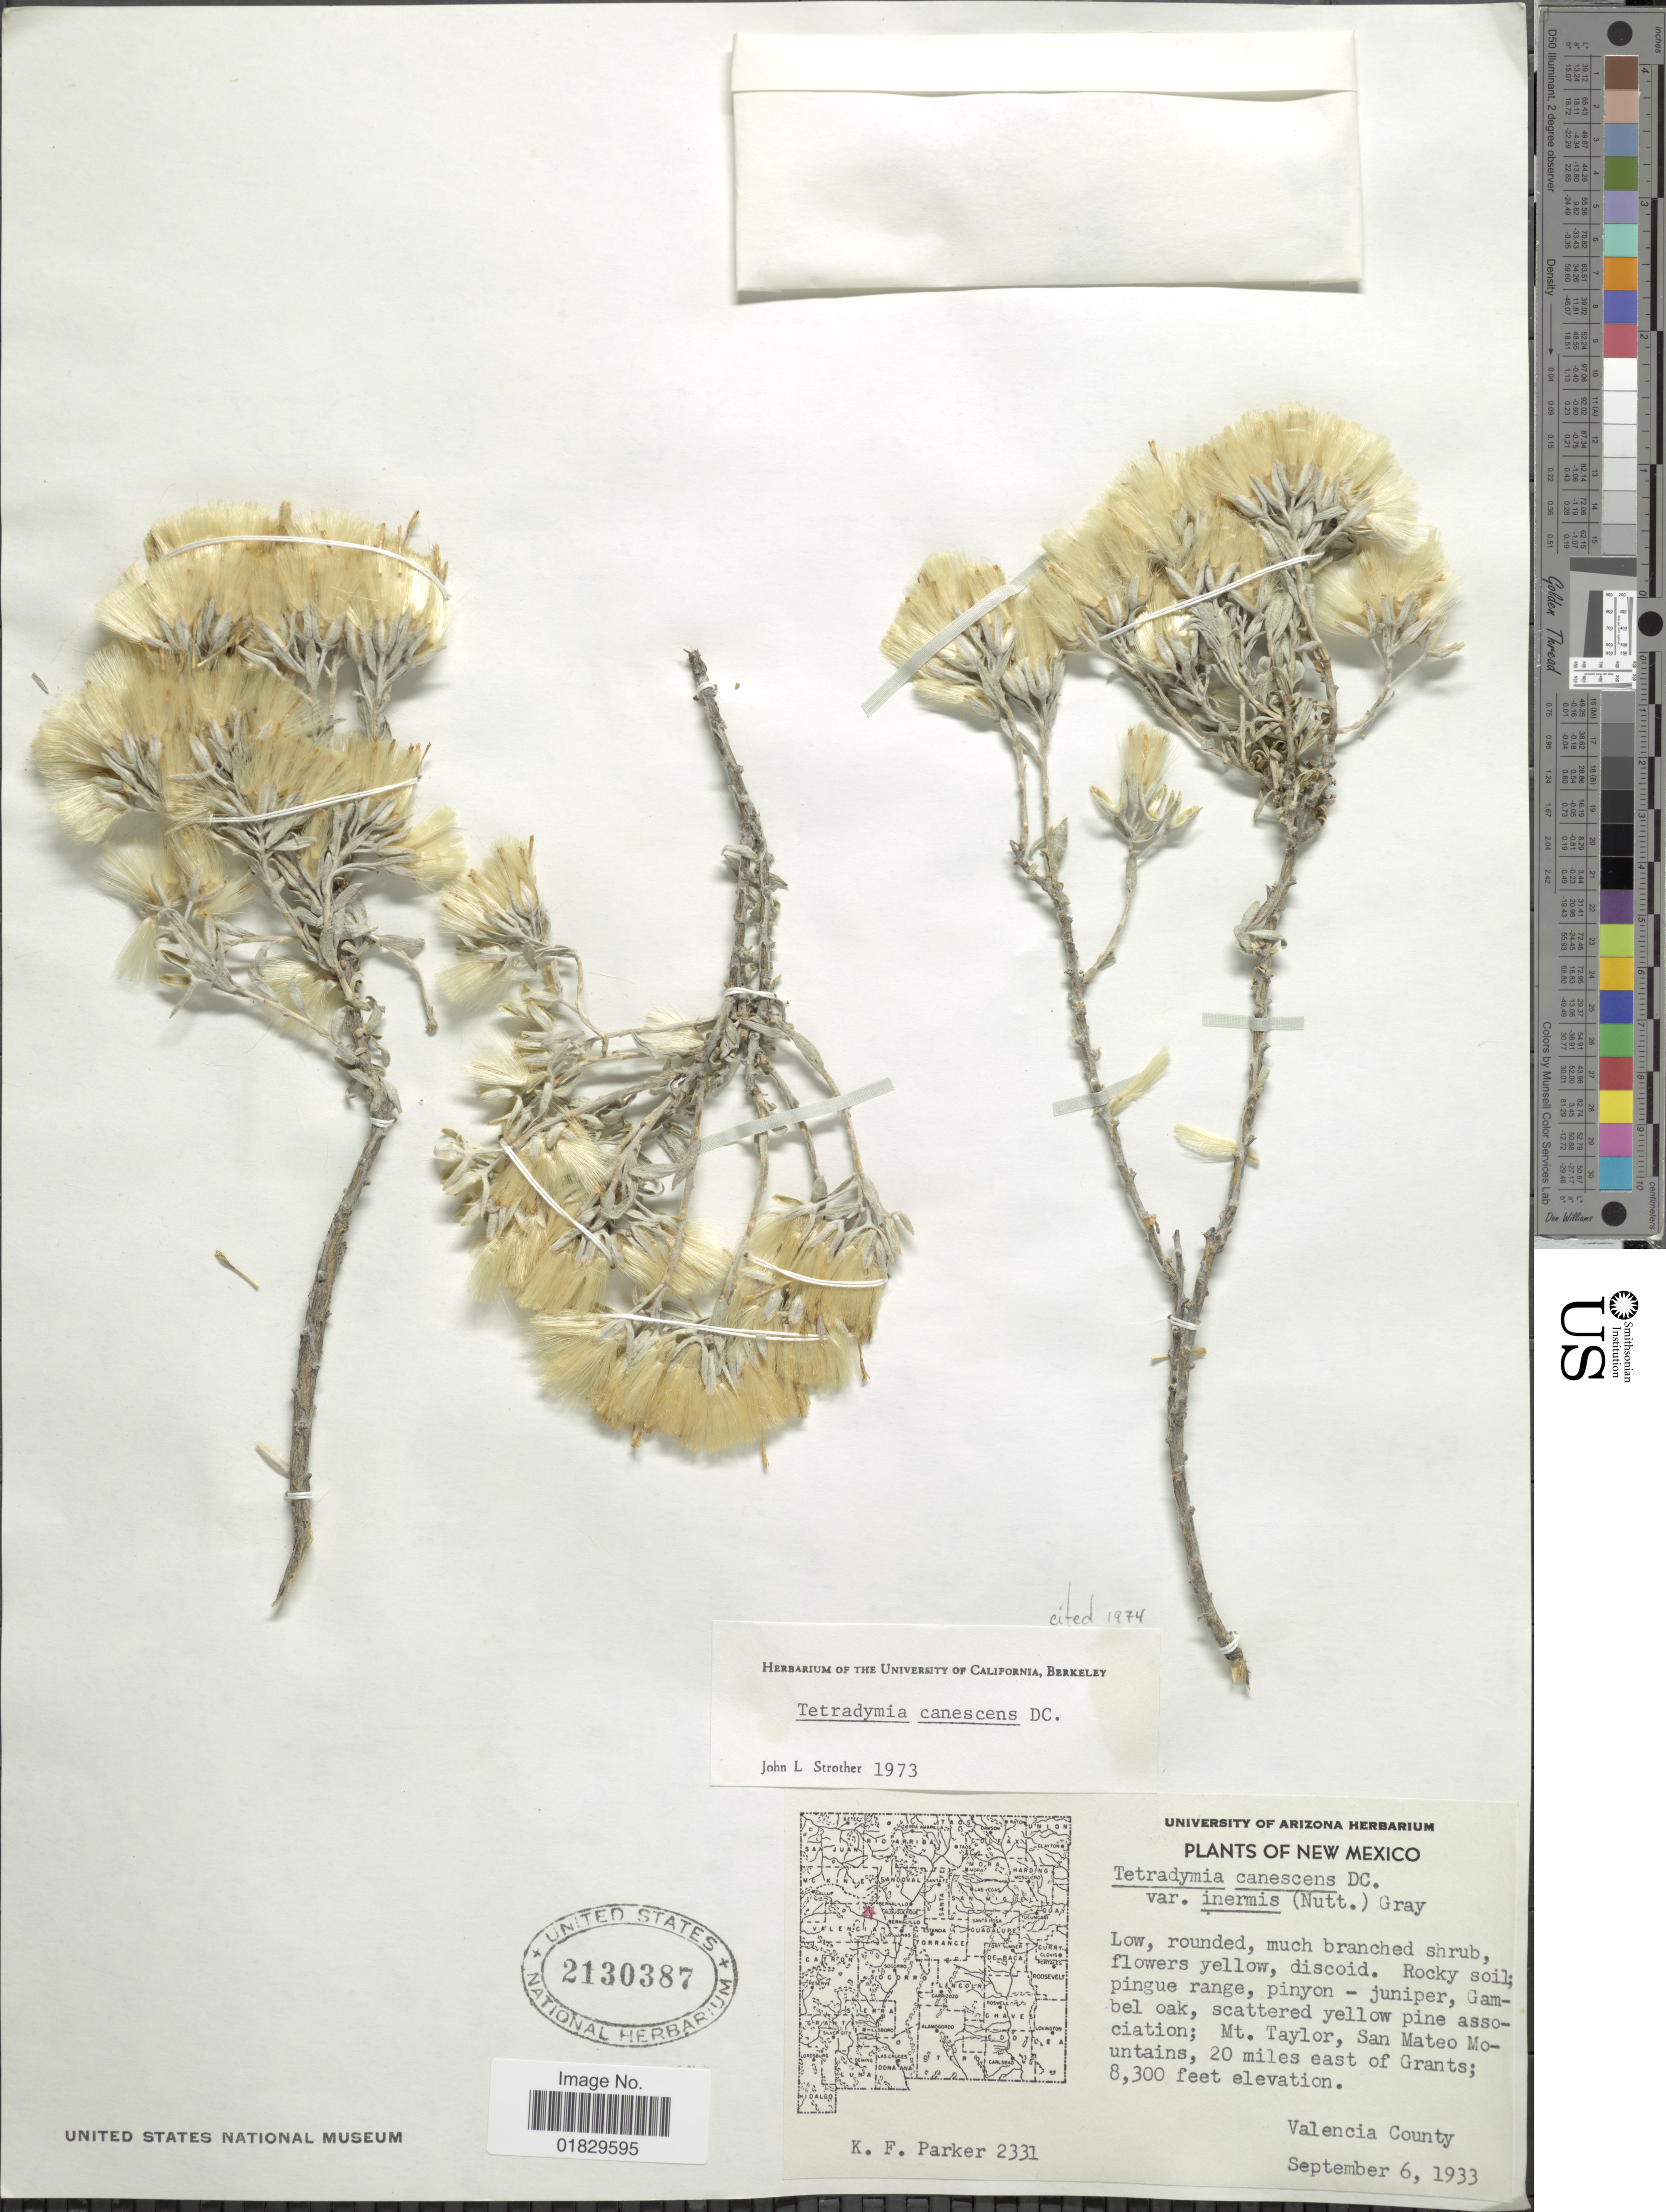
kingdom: Plantae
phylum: Tracheophyta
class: Magnoliopsida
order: Asterales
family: Asteraceae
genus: Tetradymia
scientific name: Tetradymia canescens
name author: DC.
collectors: K. F. Parker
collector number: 2331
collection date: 1933-09-06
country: United States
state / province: New Mexico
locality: Mt. Taylor, San Mateo Mountains, 20 miles east of Grants. Valencia County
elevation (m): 2530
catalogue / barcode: US 2130387